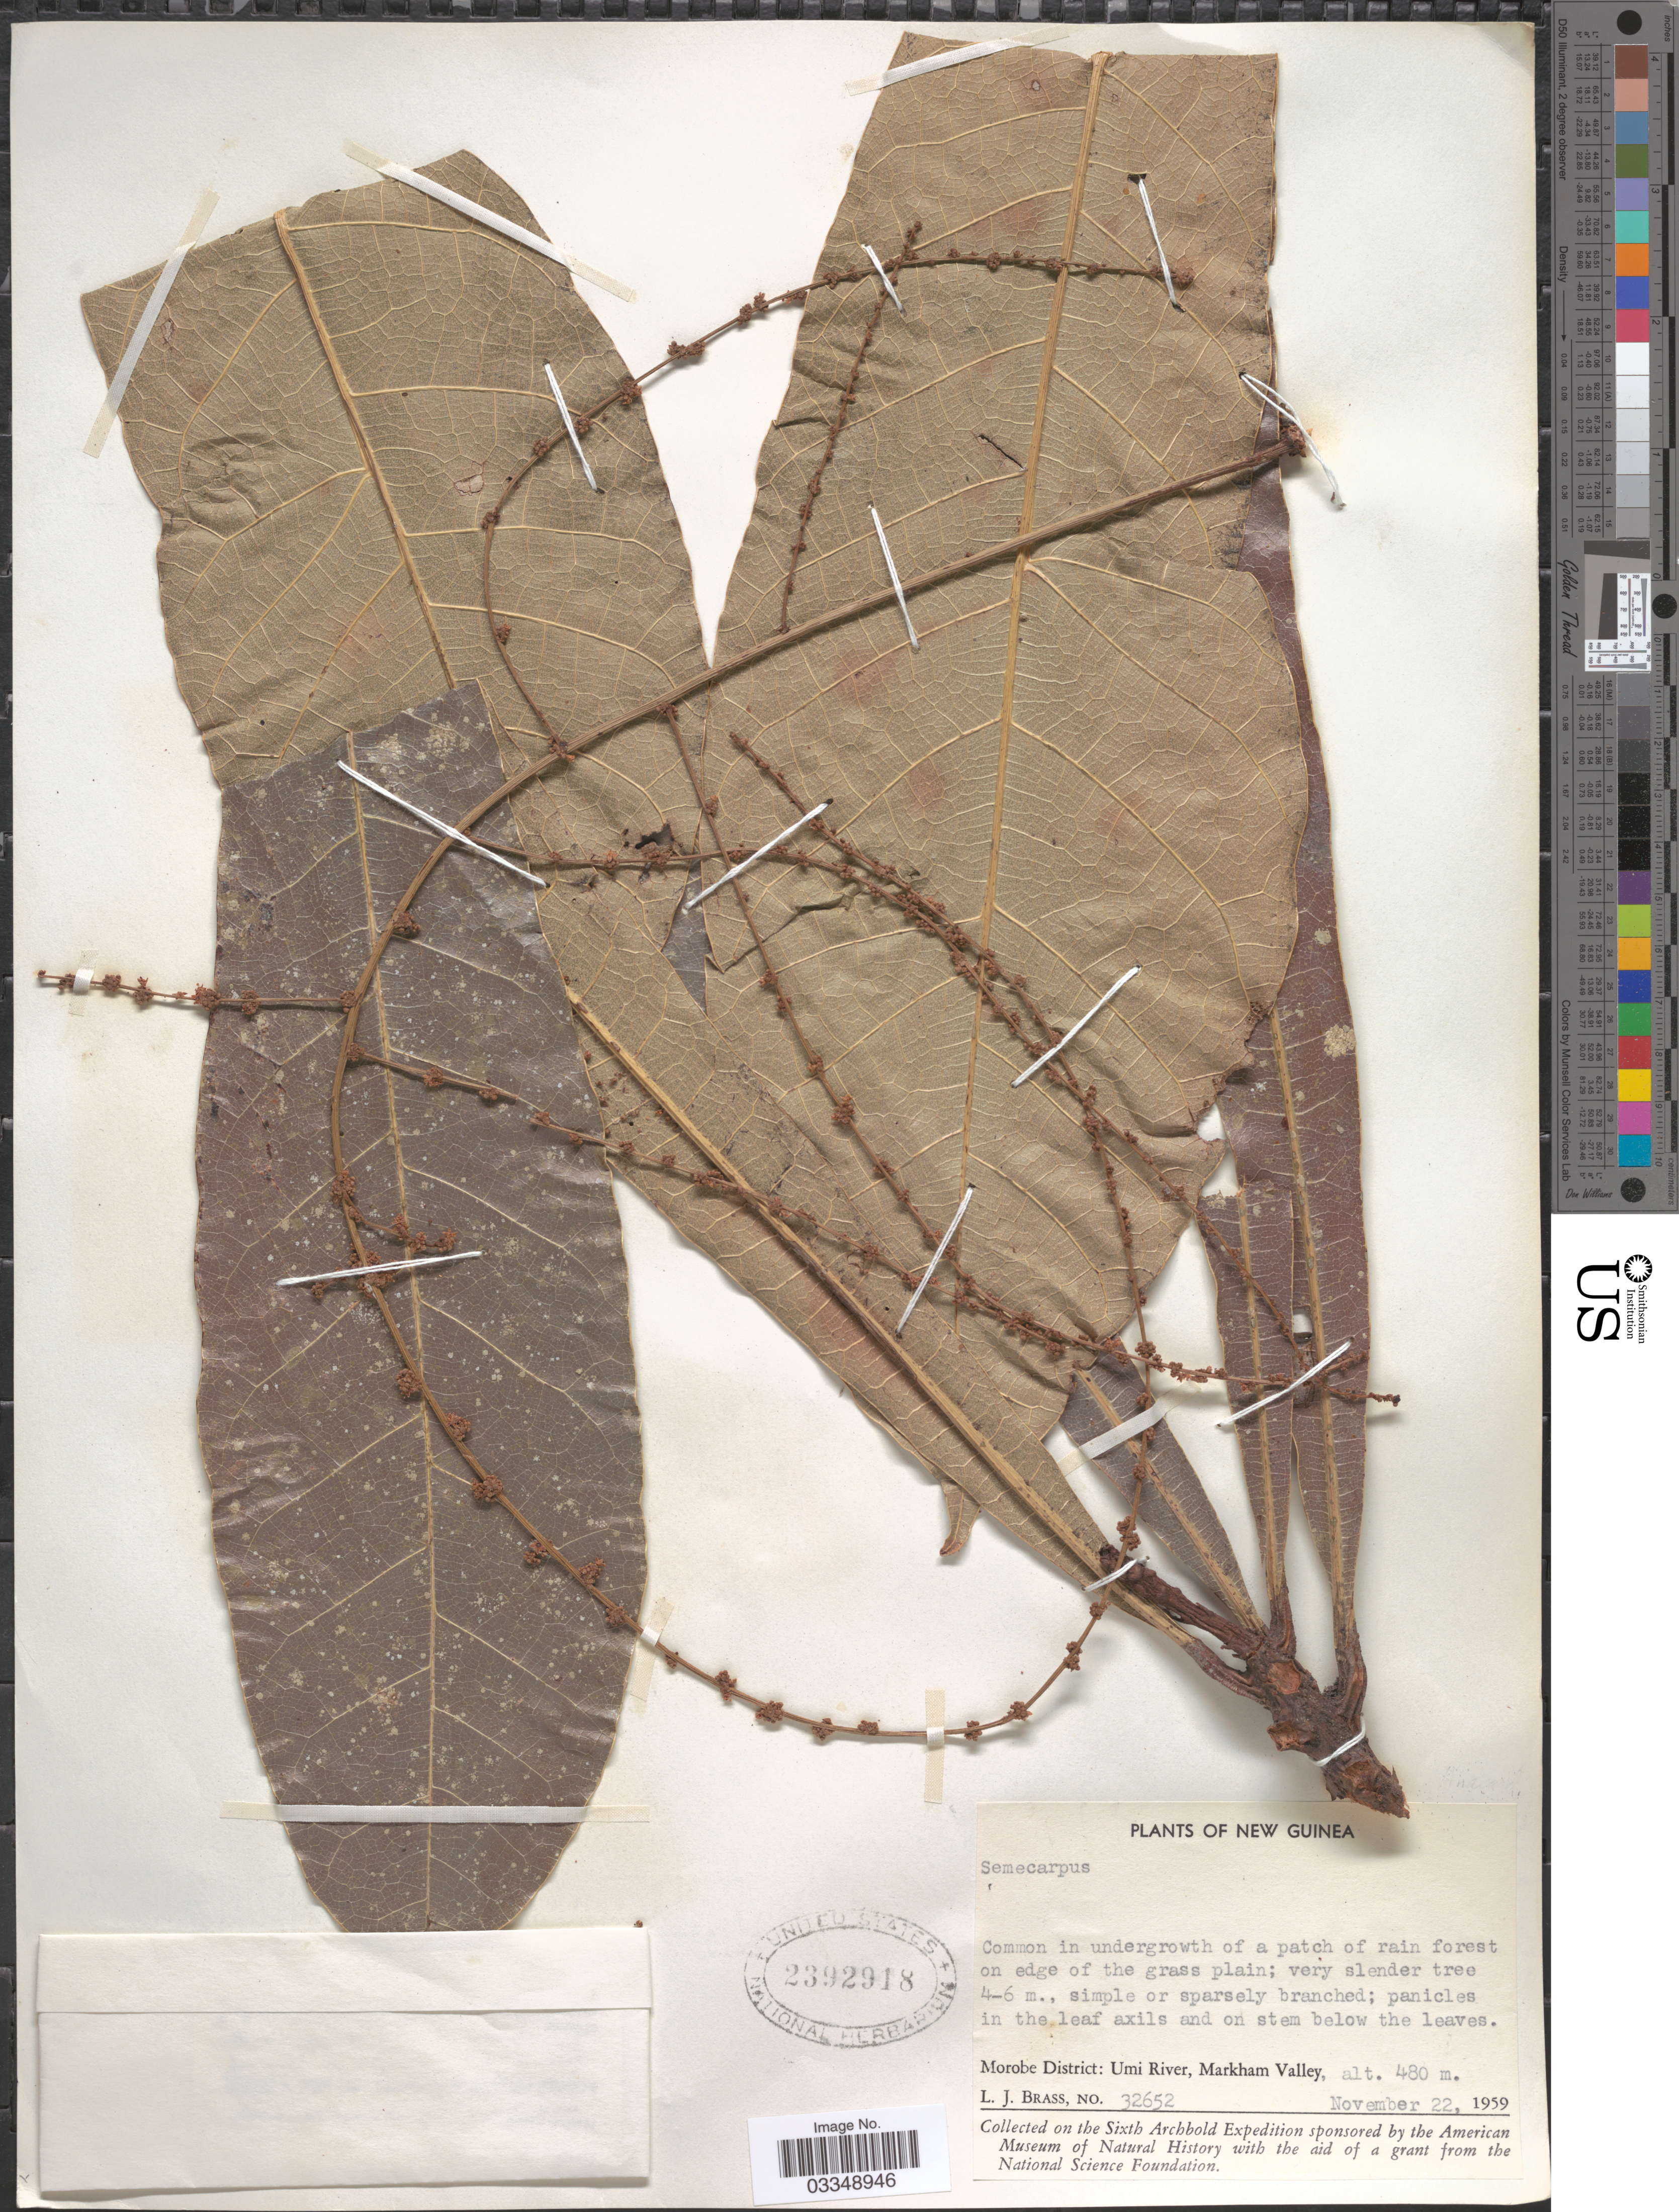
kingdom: Plantae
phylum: Tracheophyta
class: Magnoliopsida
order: Sapindales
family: Anacardiaceae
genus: Semecarpus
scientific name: Semecarpus sp.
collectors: L. J. Brass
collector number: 32652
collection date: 1959-11-22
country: Papua New Guinea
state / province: Morobe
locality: New Guinea. Morobe District: Umi River, Markham Valley.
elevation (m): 480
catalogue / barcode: US 2392918